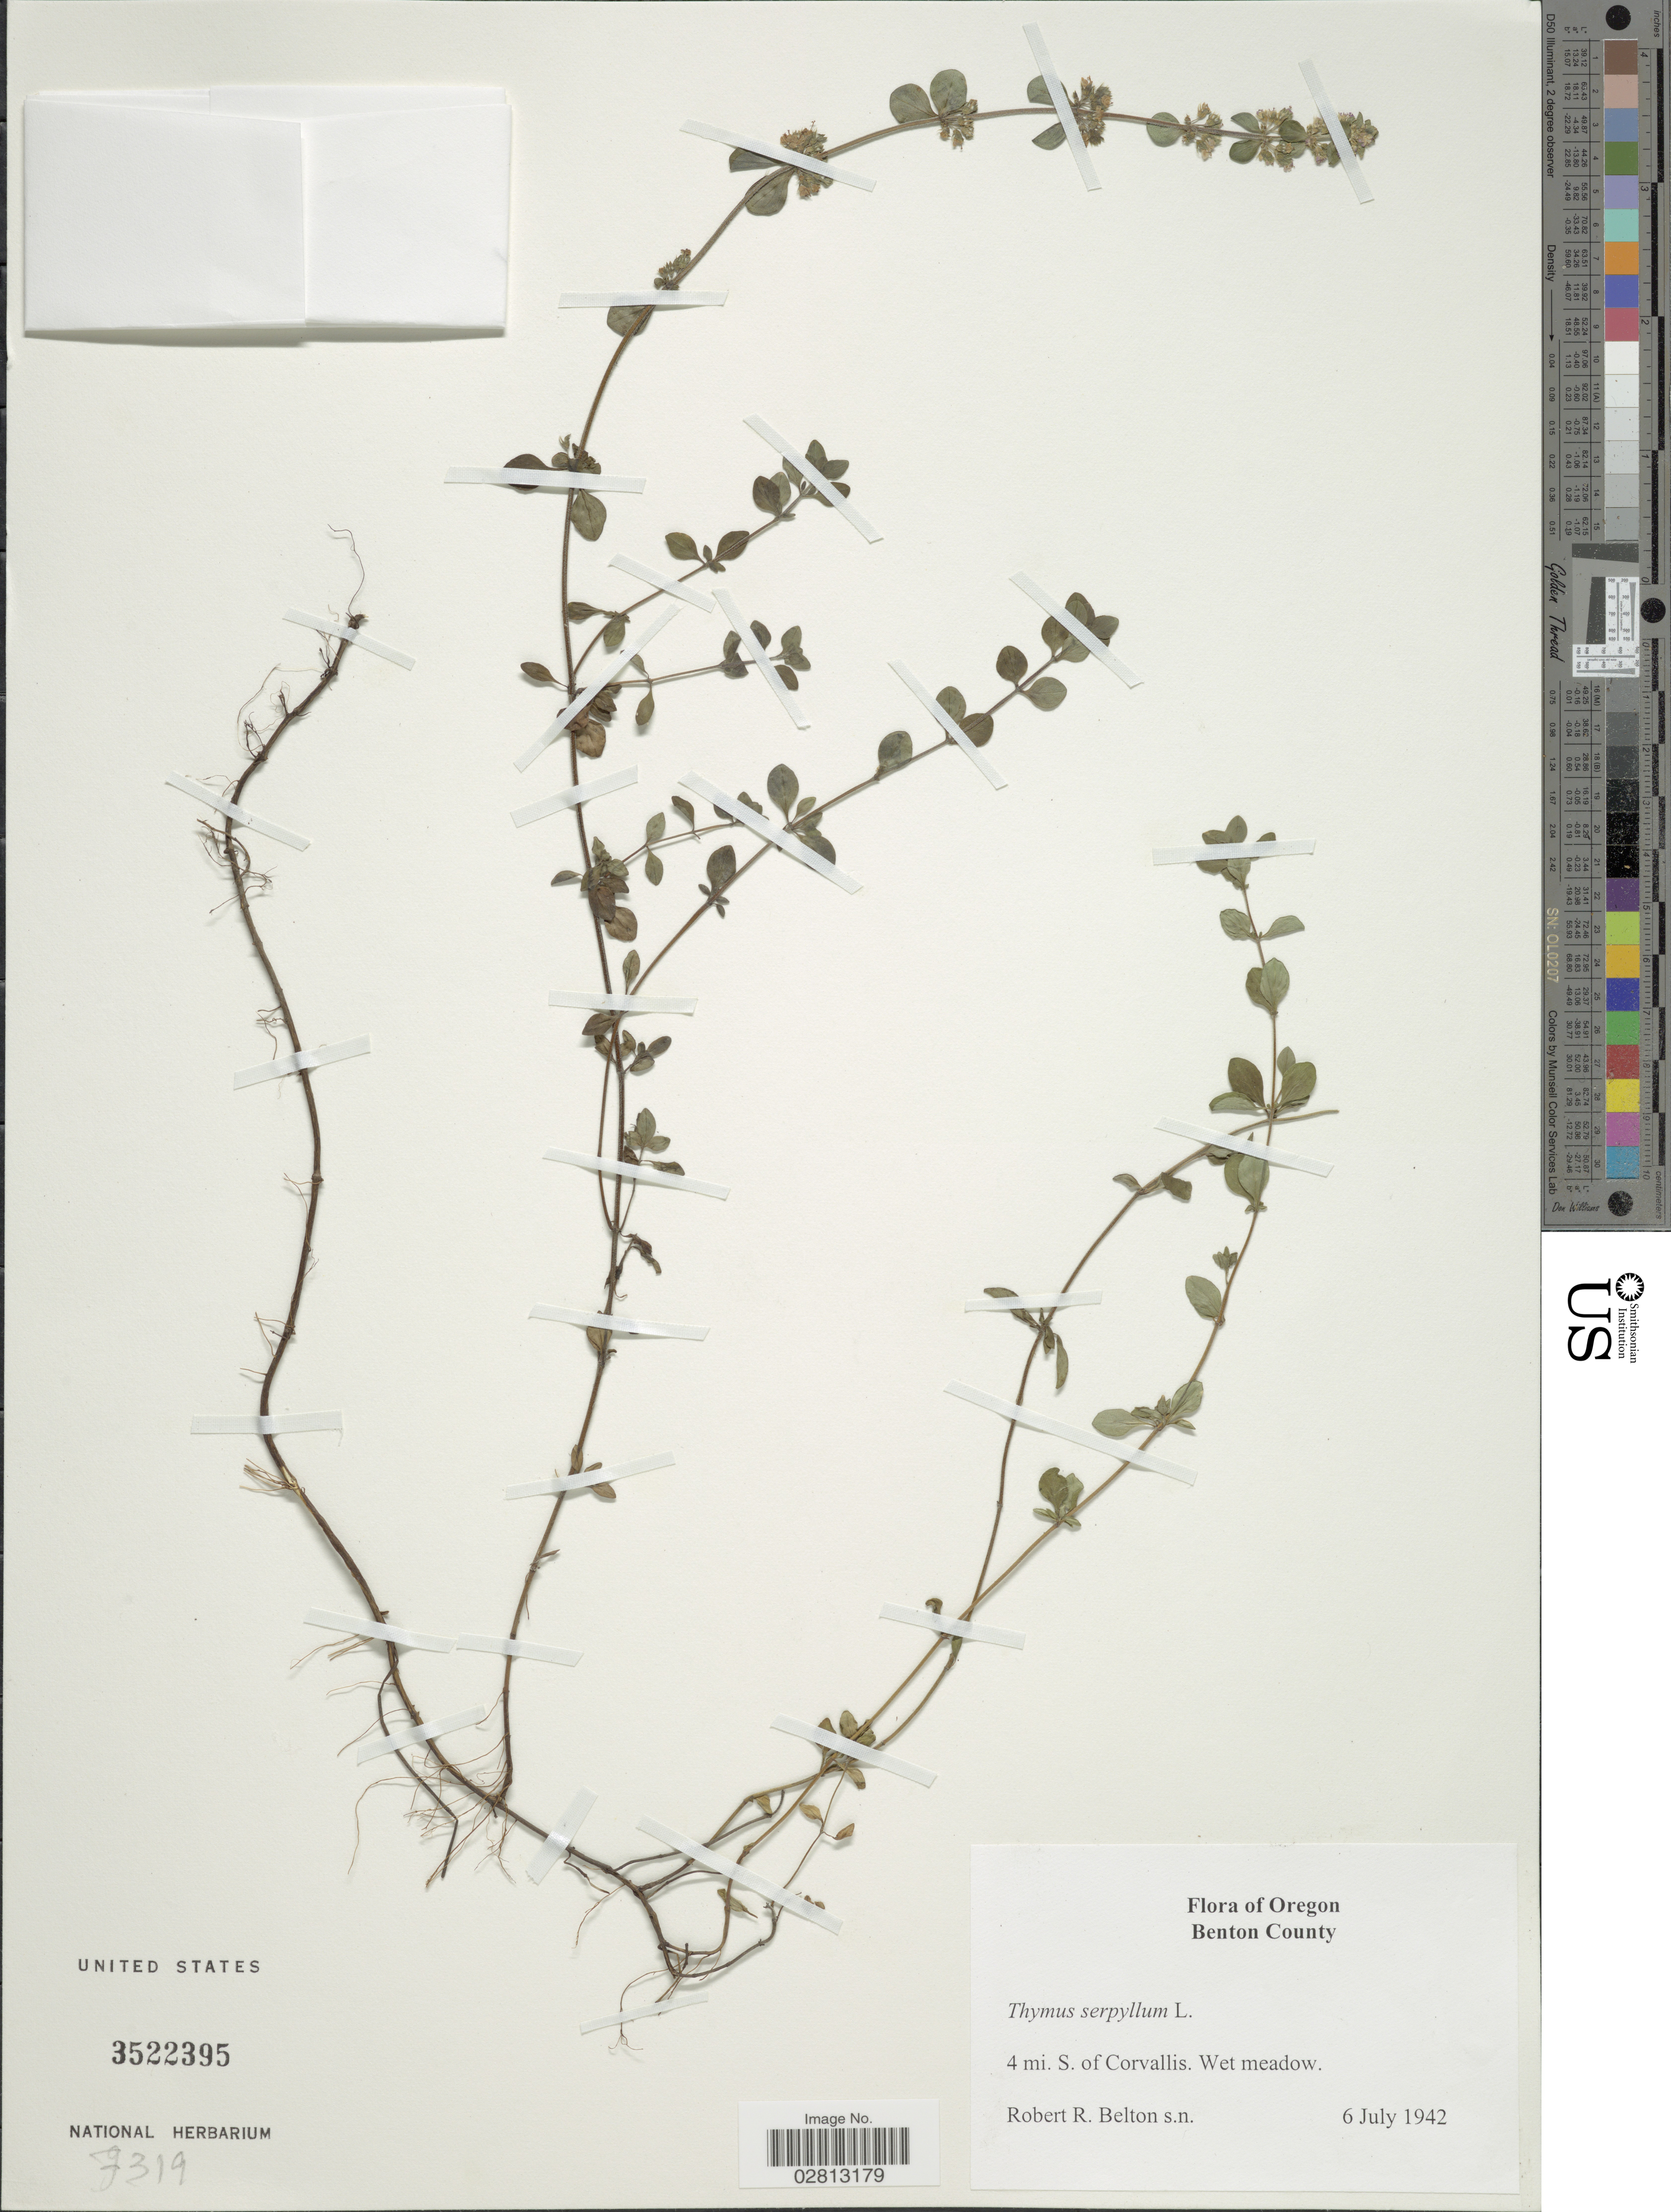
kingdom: Plantae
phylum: Tracheophyta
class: Magnoliopsida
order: Lamiales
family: Lamiaceae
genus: Thymus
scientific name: Thymus serpyllum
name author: L.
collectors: R. Belton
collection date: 1942-07-06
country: United States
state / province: Oregon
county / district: Benton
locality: Benton County, 4 mi. S. of Corvallis.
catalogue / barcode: US 3522395